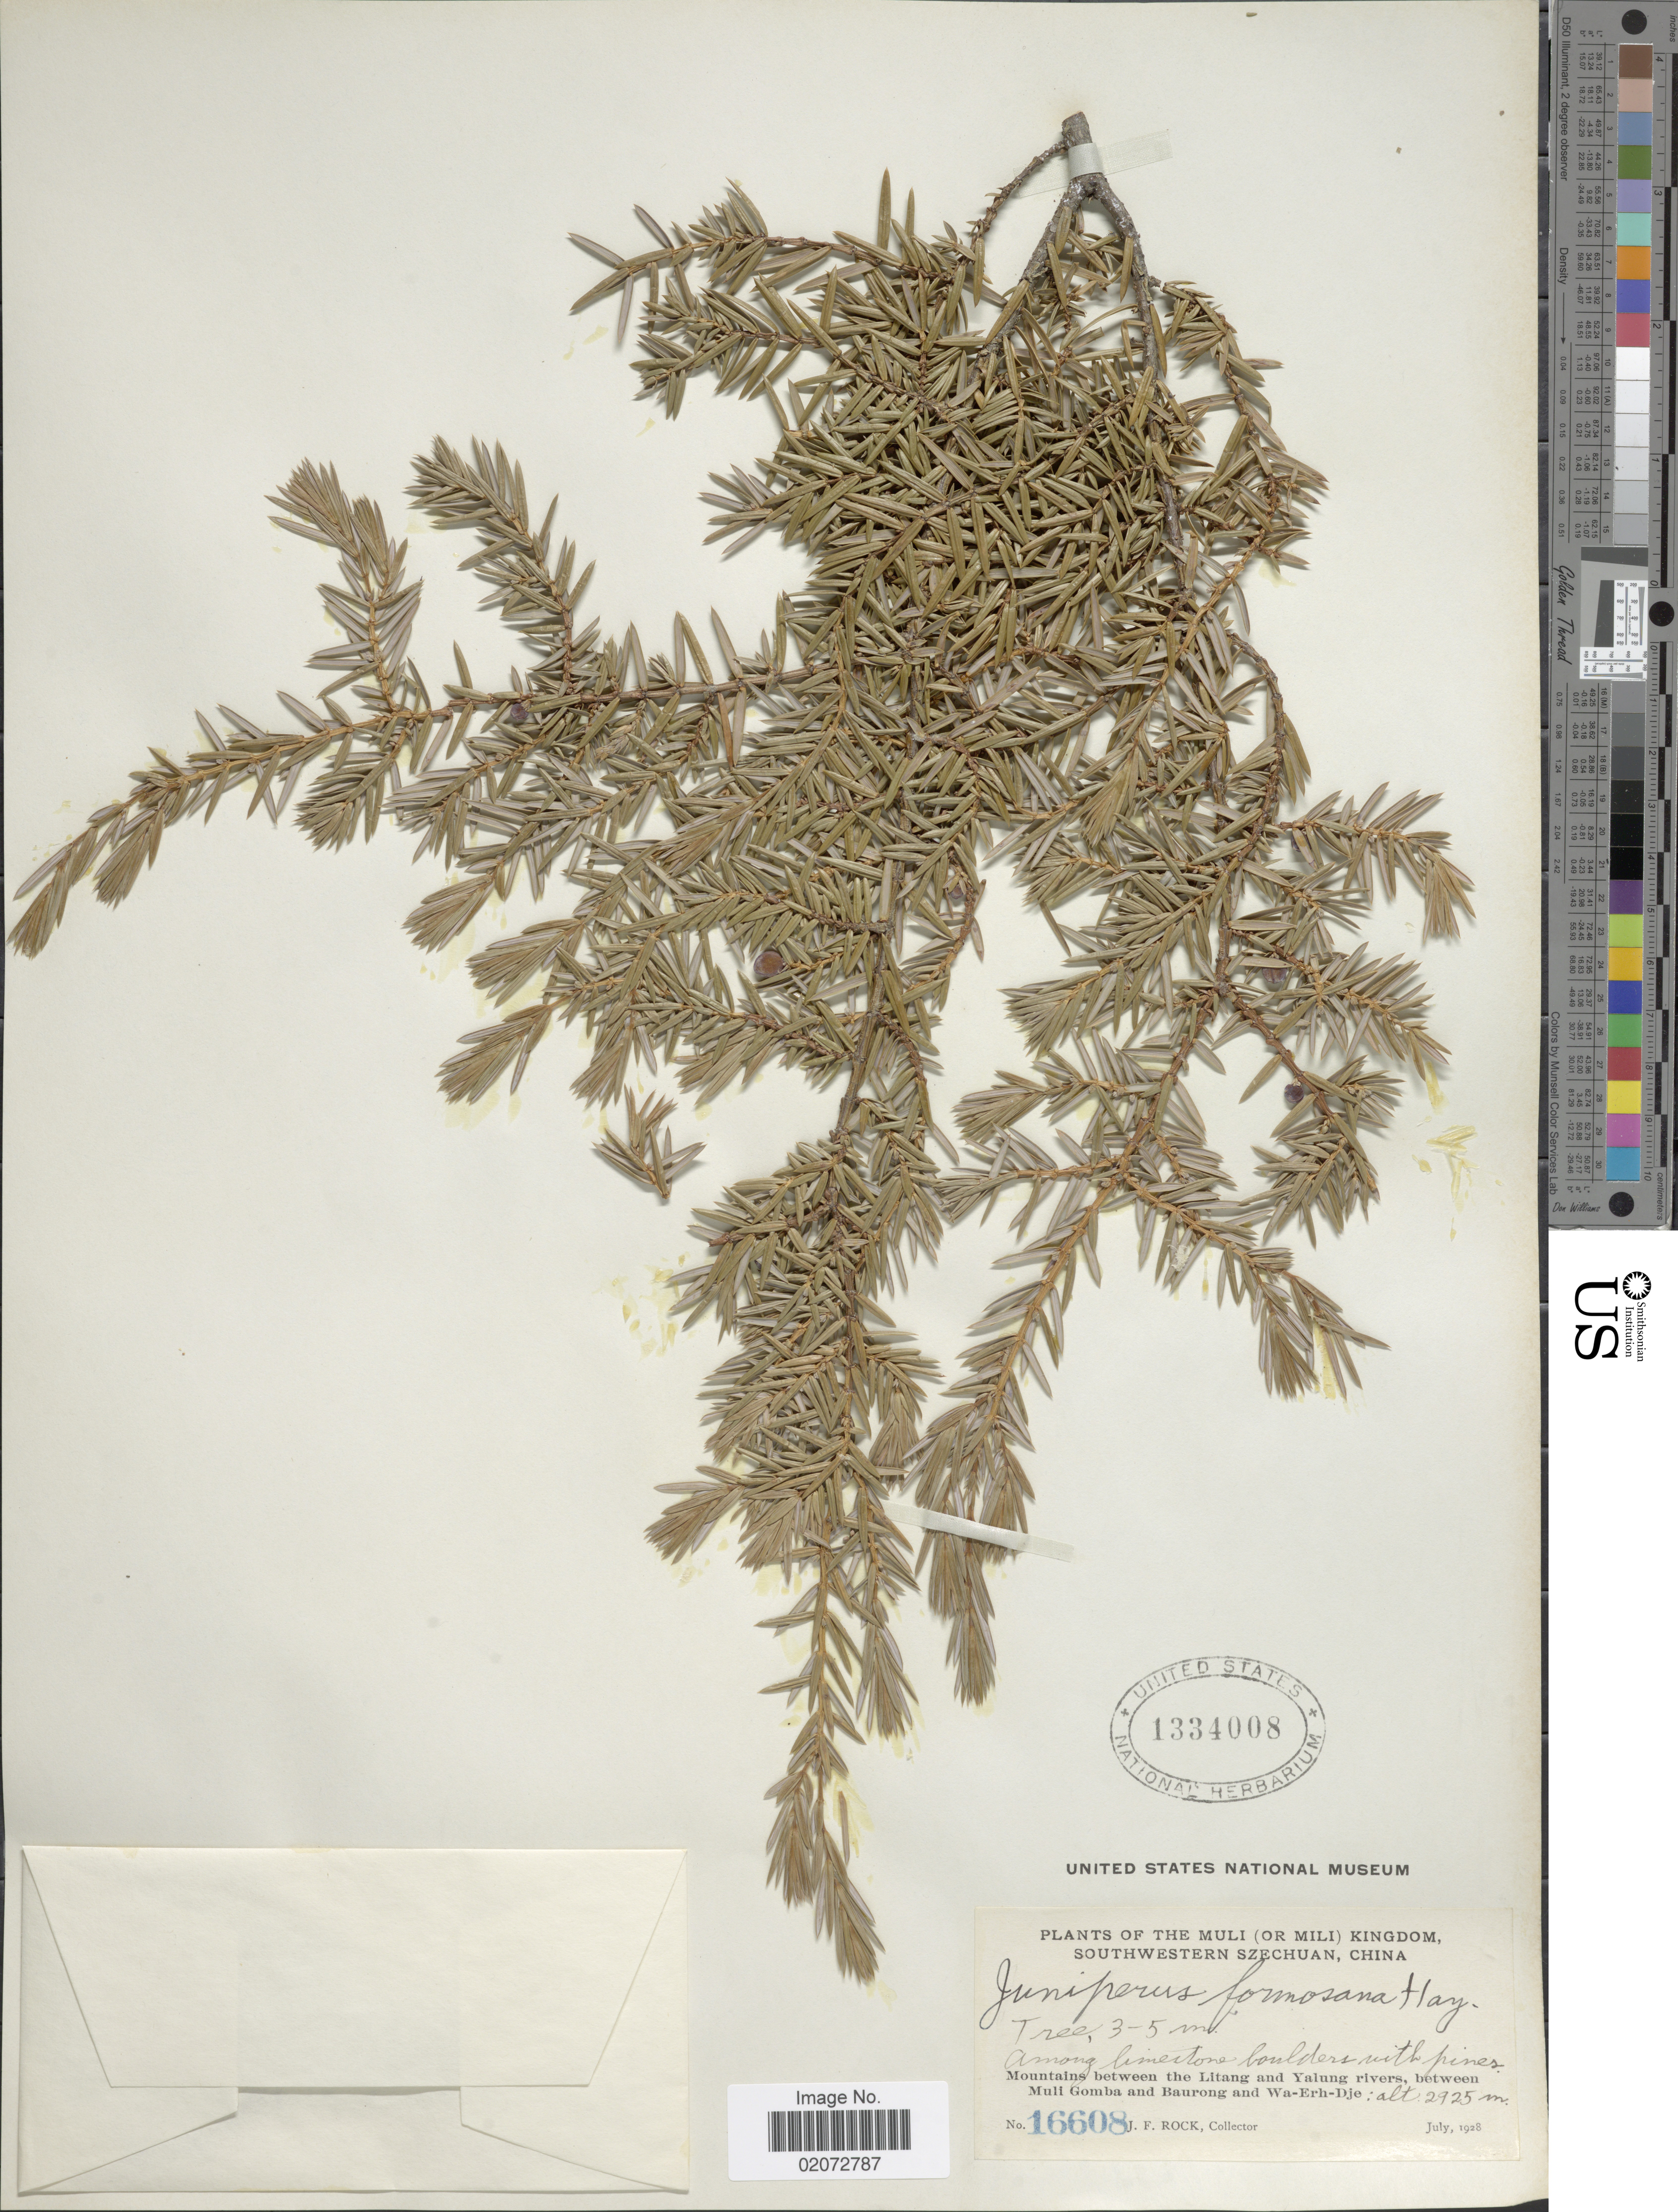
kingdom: Plantae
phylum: Tracheophyta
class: Pinopsida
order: Pinales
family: Cupressaceae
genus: Juniperus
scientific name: Juniperus formosana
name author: Hayata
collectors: J. Rock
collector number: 16608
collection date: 1928-07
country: China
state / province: Sichuan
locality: The Muli (or Mili) Kingdom, southwestern Szechuan, Mountains between the Litiang and Yalung rivers, between Muli Gomba and Baurong and Wa-Erh-Dje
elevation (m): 2925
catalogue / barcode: US 1334008